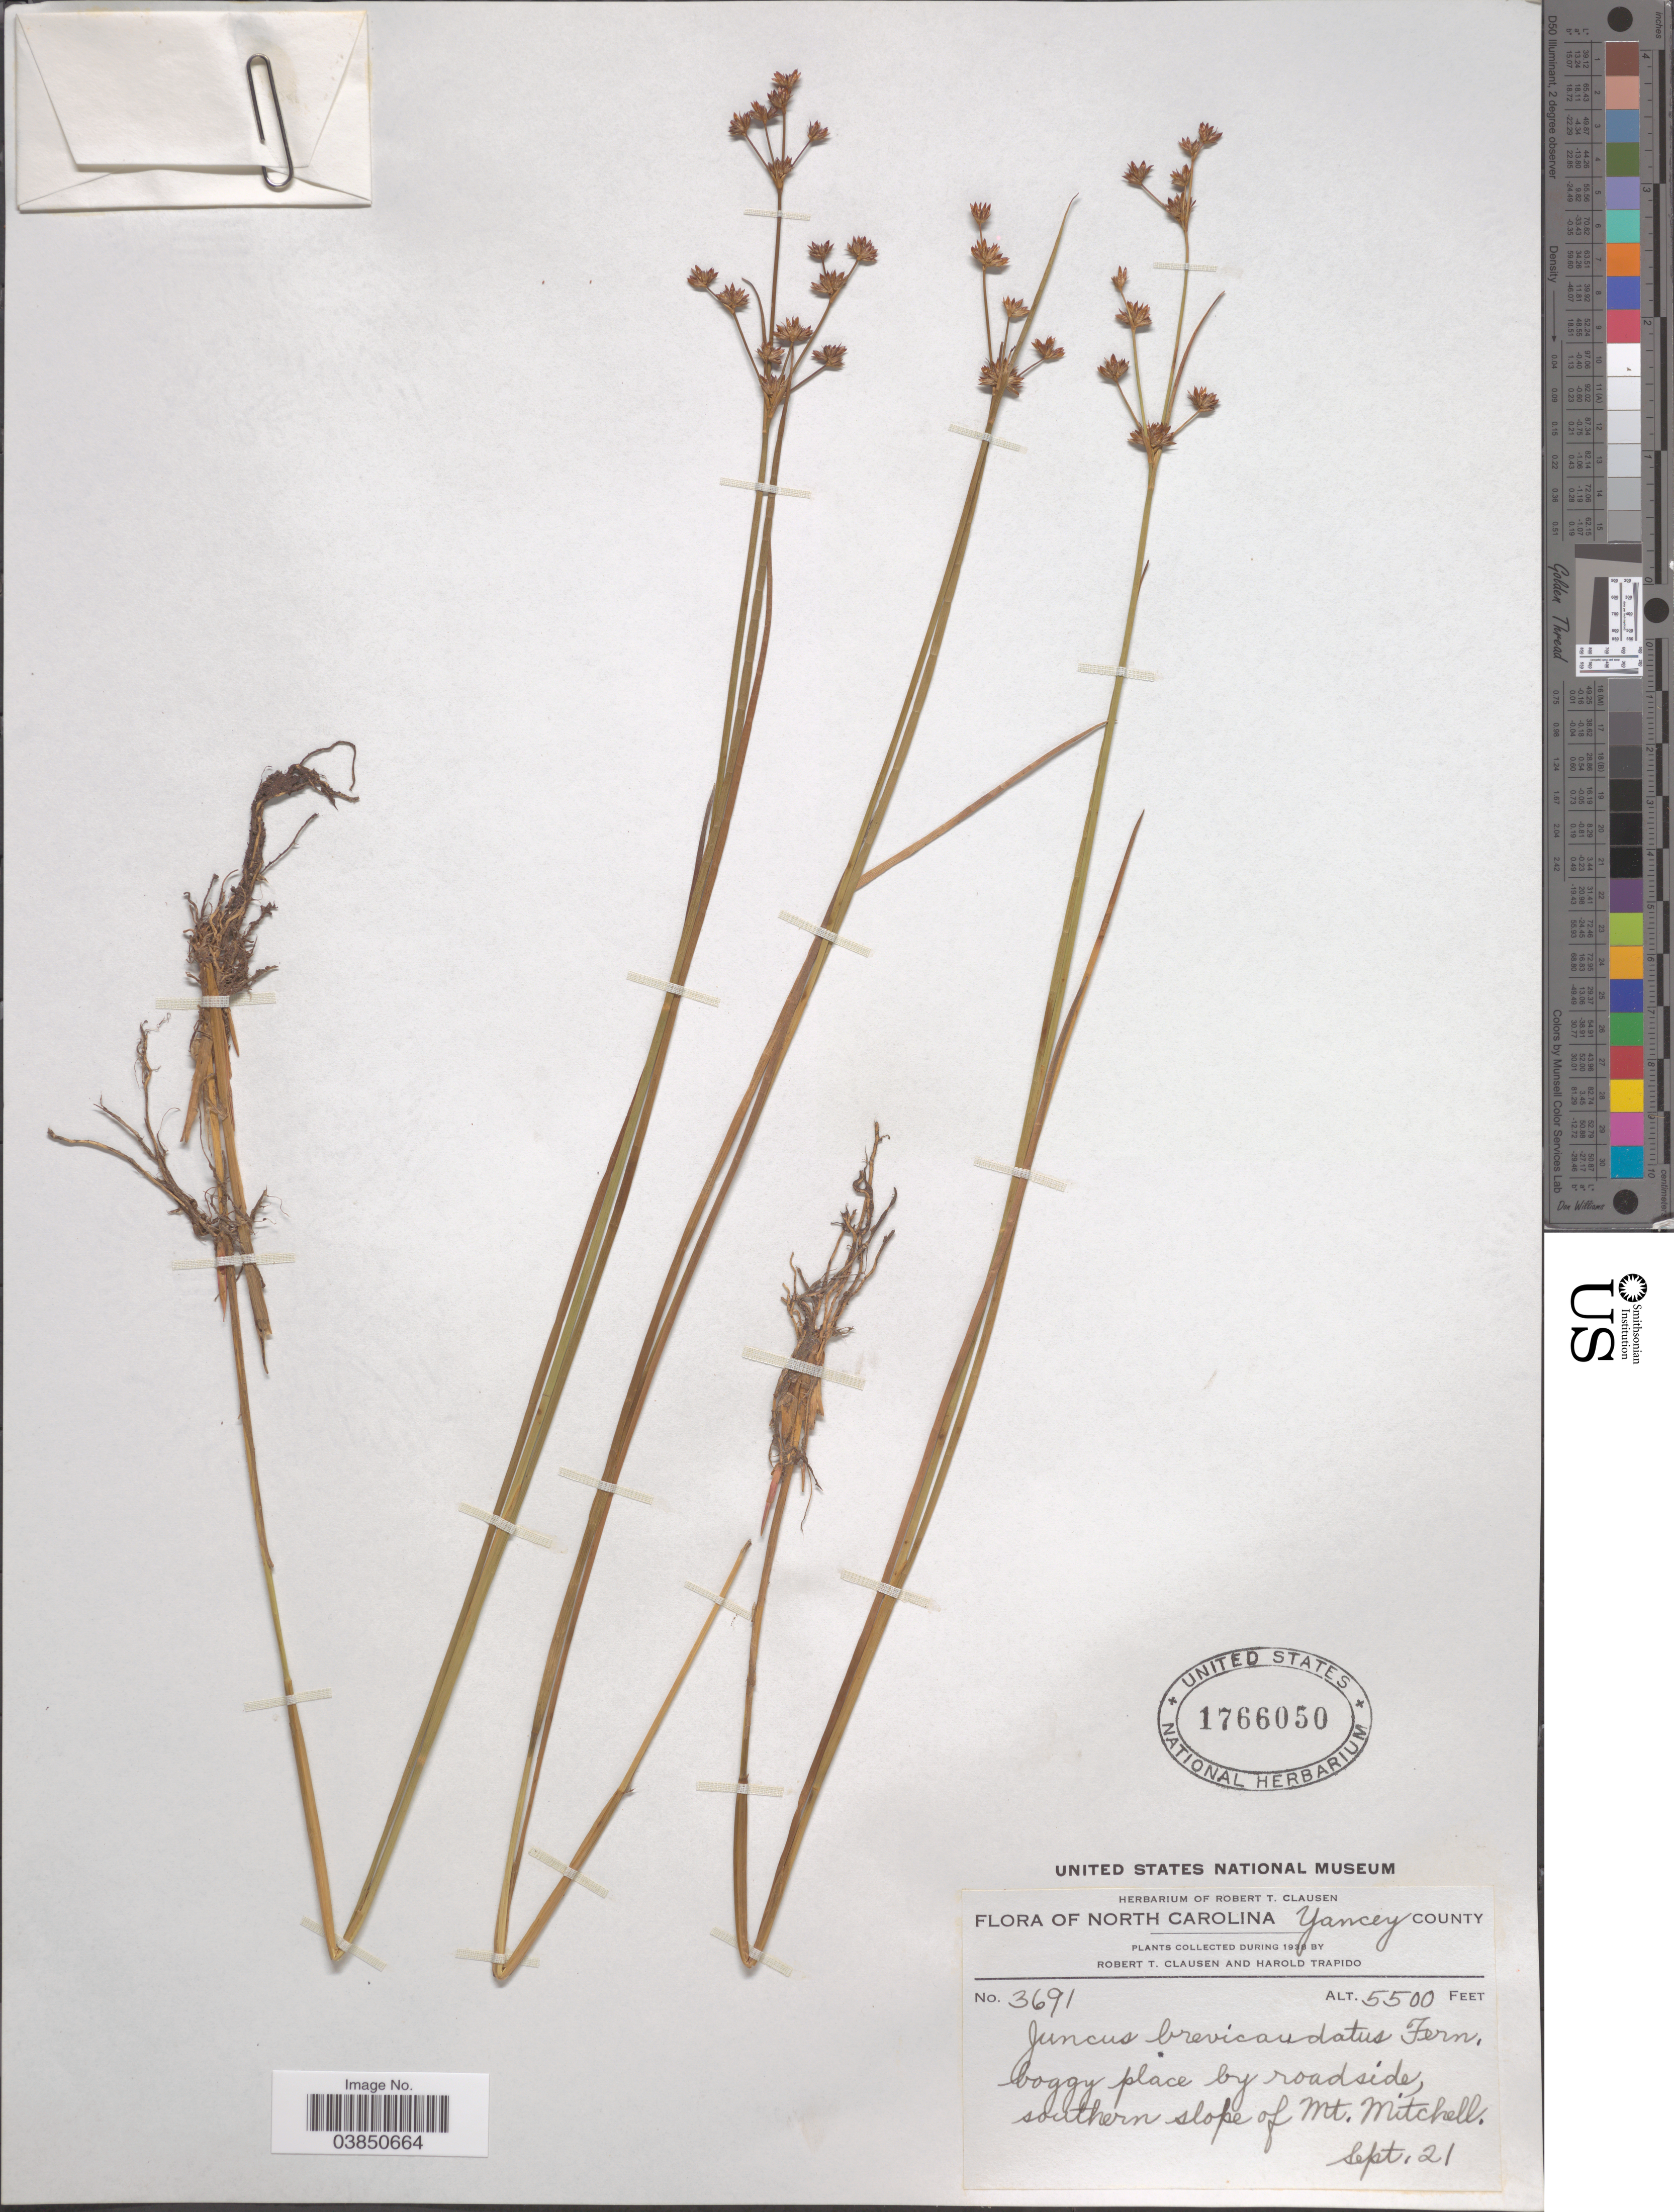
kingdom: Plantae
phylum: Tracheophyta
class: Liliopsida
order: Poales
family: Juncaceae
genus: Juncus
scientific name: Juncus brevicaudatus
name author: (Engelm.) Fernald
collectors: R. T. Clausen & H. Trapido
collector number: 3691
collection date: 1938-09-21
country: United States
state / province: North Carolina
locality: Yancey County. By roadside, southern slope of Mt. Mitchell.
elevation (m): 1676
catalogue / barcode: US 1766050